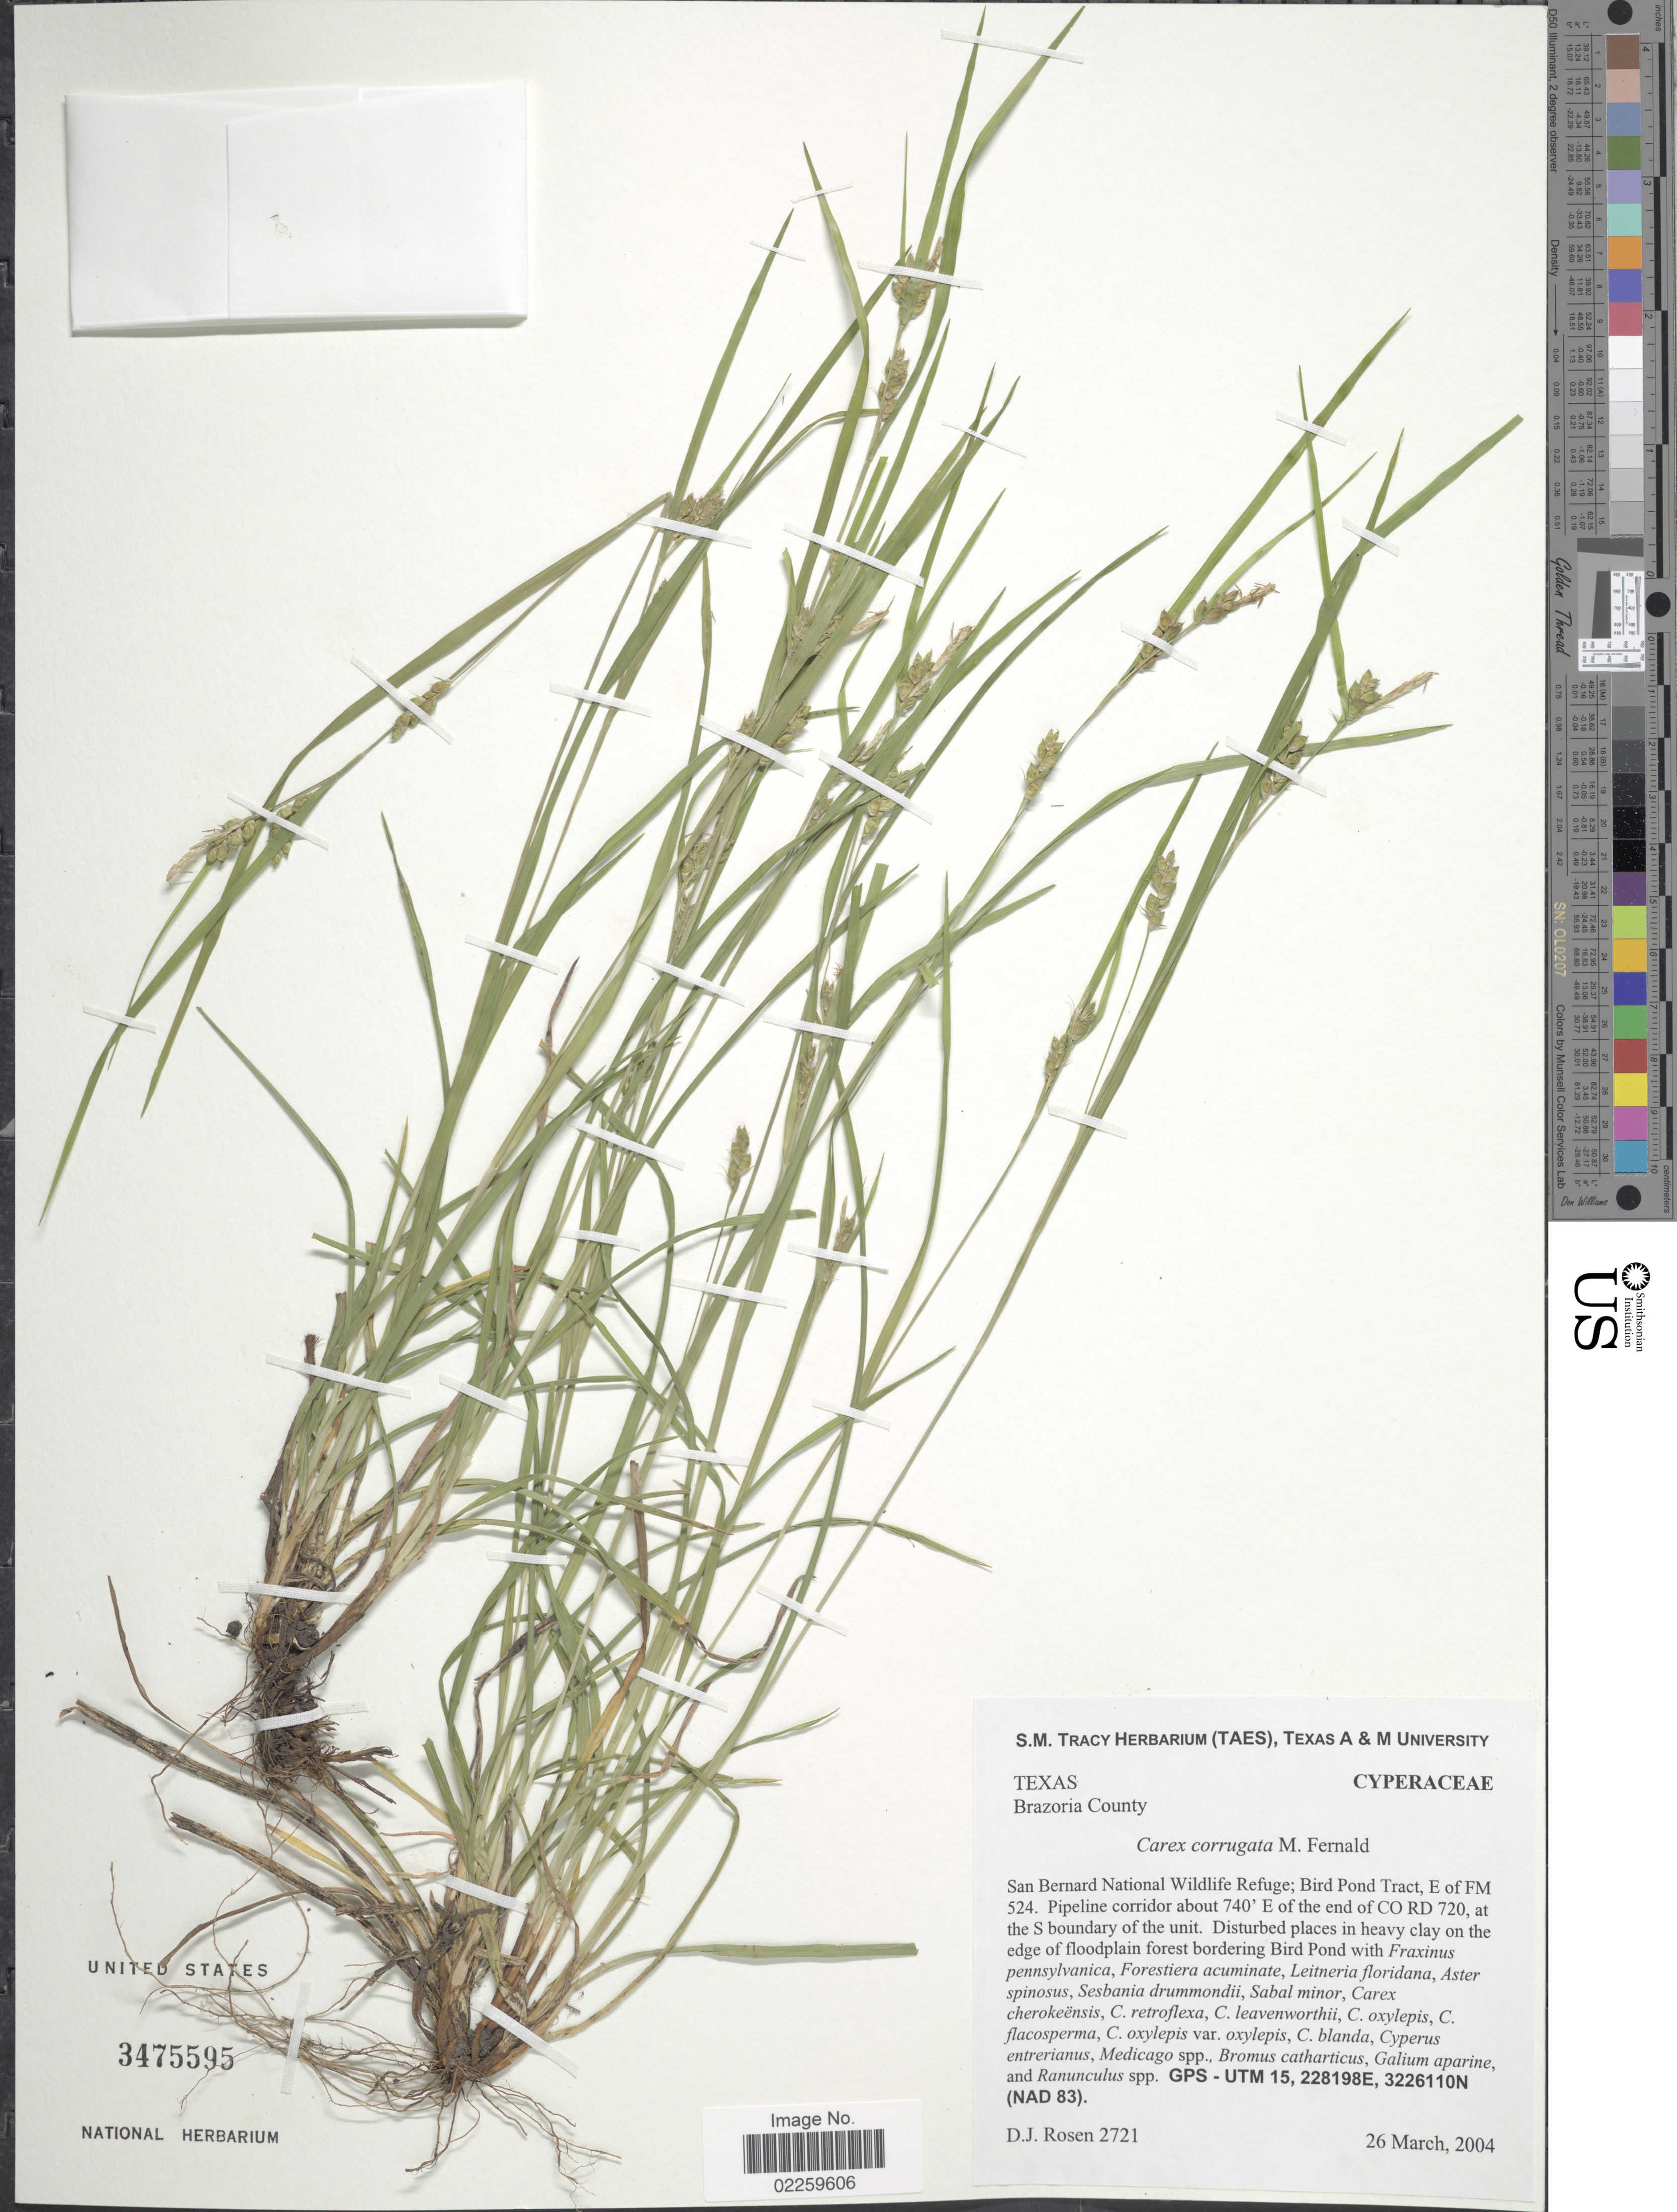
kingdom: Plantae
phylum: Tracheophyta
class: Liliopsida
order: Poales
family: Cyperaceae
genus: Carex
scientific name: Carex corrugata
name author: Fernald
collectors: D. J. Rosen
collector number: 2721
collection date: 2004-03-26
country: United States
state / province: Texas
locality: Texas, Brazoria County, San Bernard National Wildlife Refuge; Bird Pond Tract, E of FM 524. Pipeline coridor about 740 'E of the end of CO RD 720, at the S boundary of the unit. GPS - UTM 15, (NAD 83).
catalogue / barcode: US 3475595